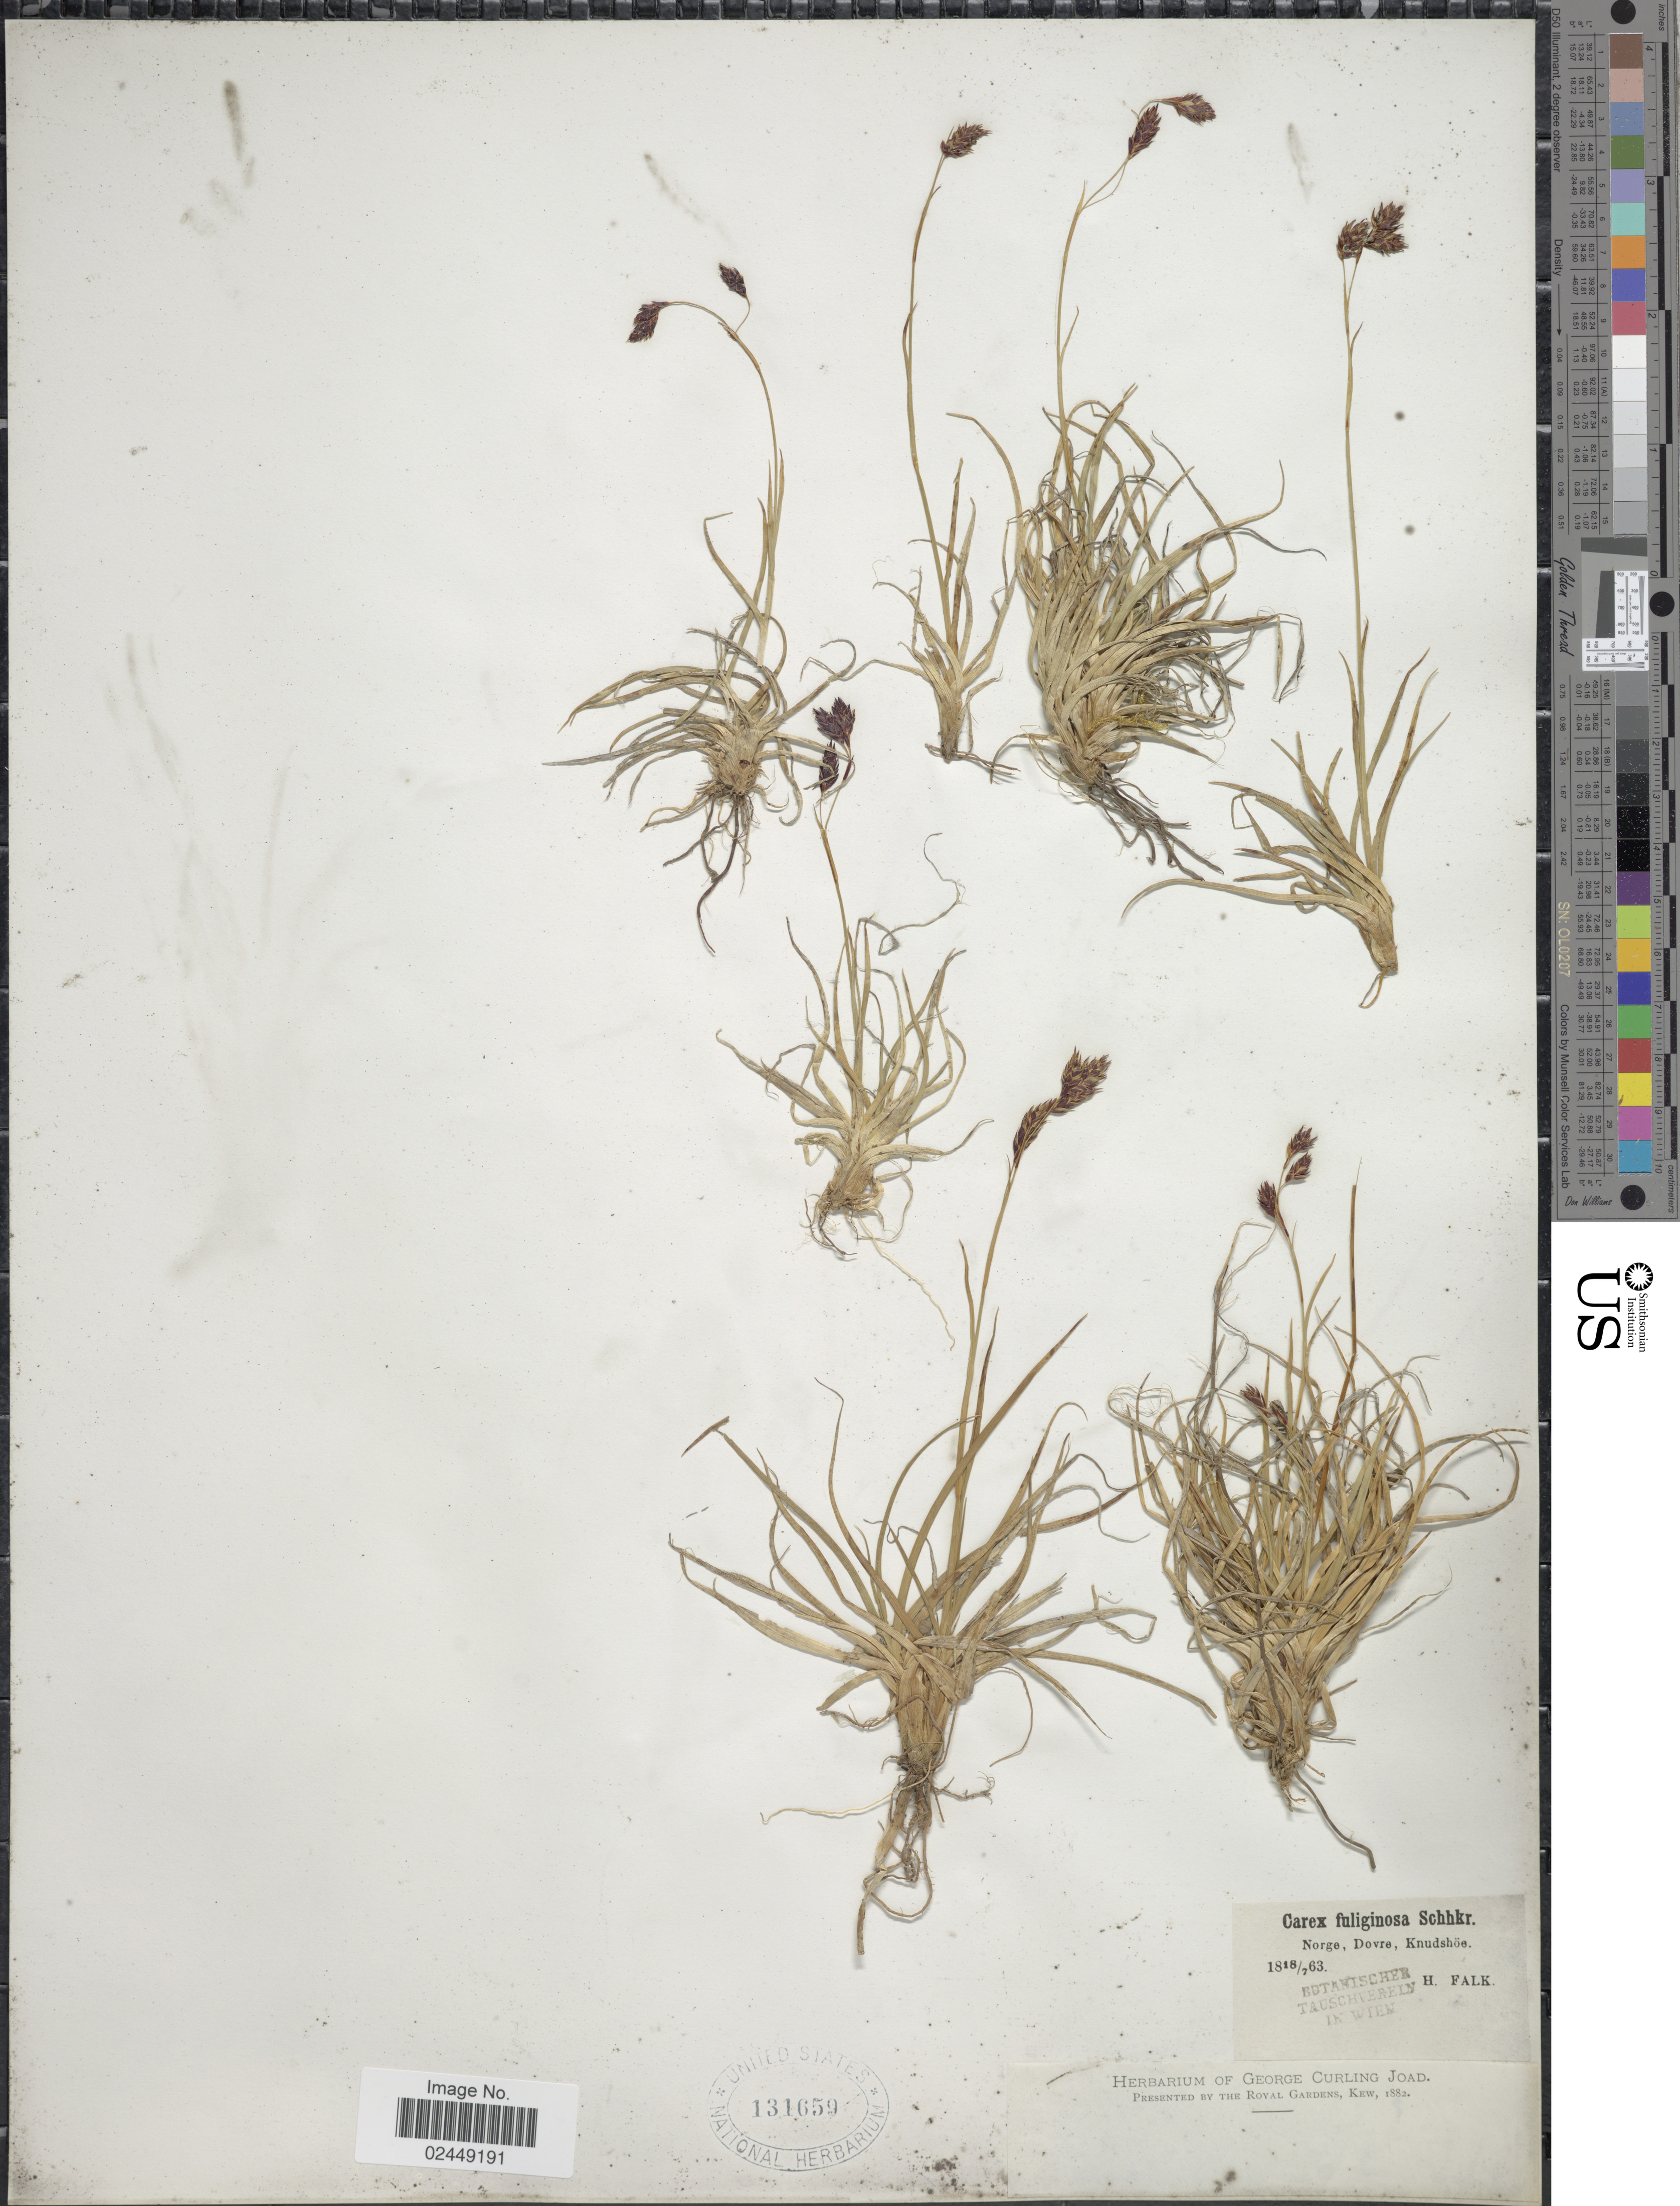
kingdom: Plantae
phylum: Tracheophyta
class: Liliopsida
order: Poales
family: Cyperaceae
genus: Carex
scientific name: Carex fuliginosa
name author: Schkuhr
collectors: H. Falk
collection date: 1863-07-18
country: Norway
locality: Dovre, Knudshöe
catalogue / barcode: US 131659